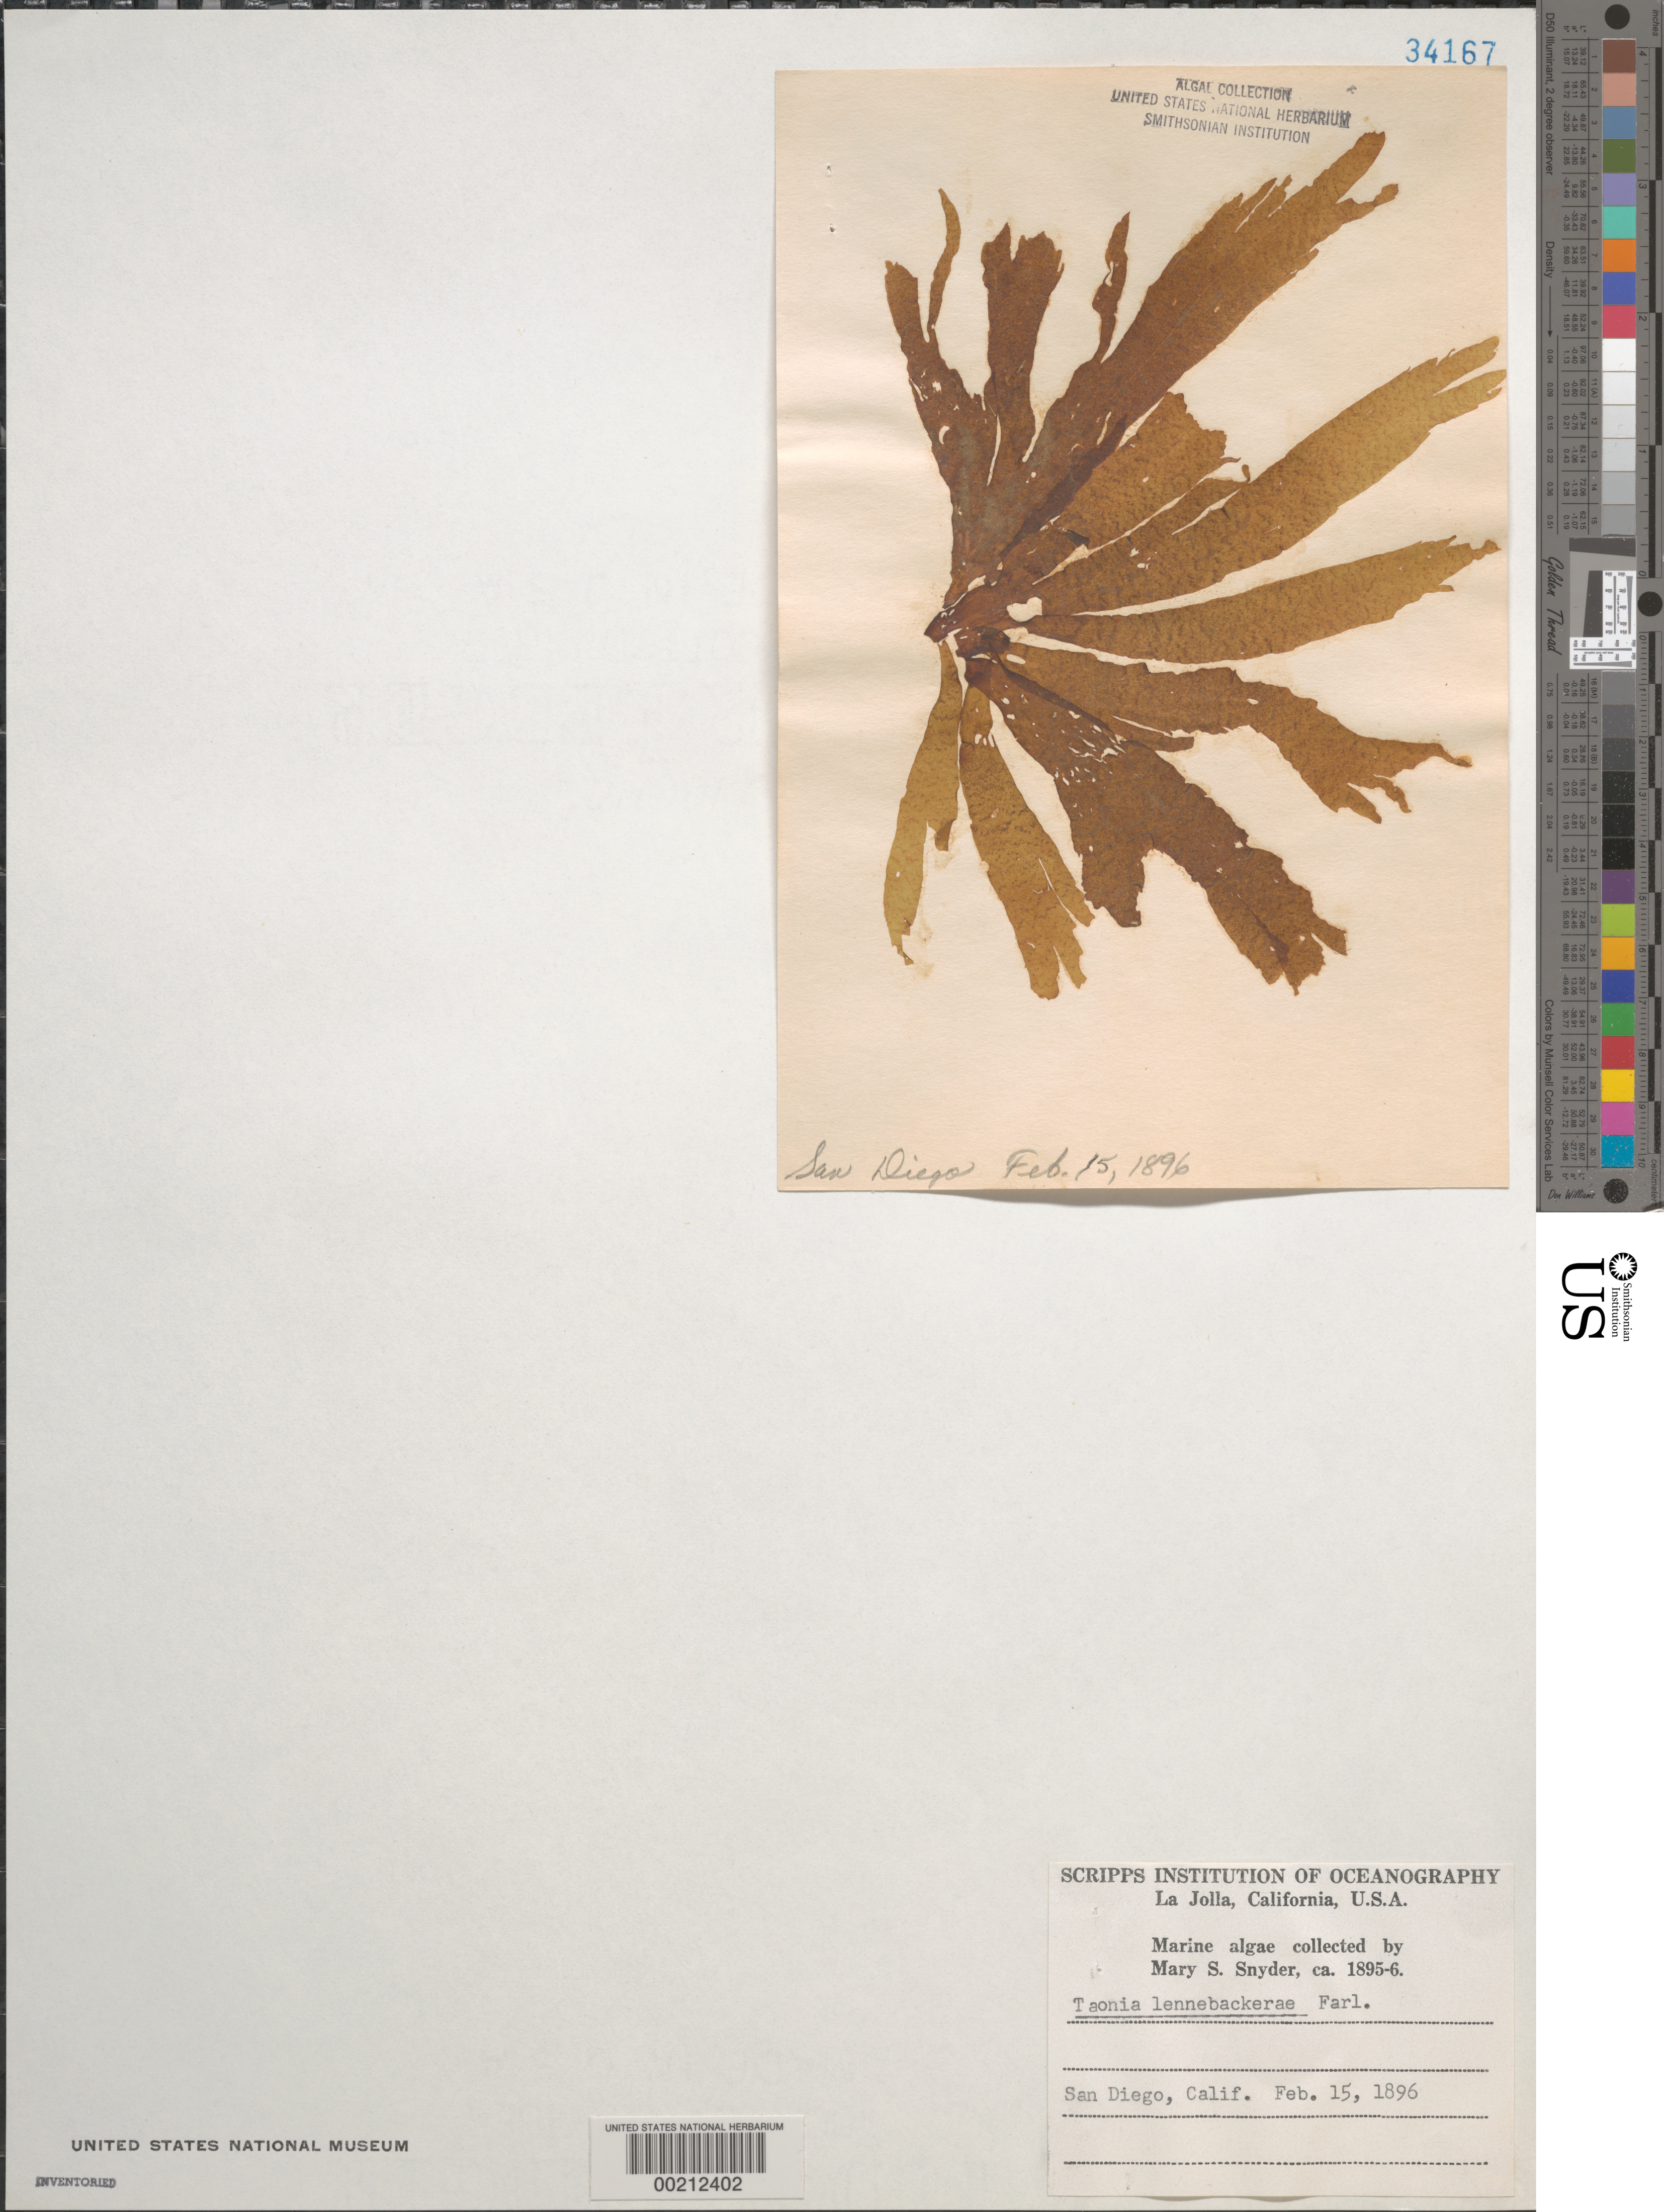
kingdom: Chromista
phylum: Ochrophyta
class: Phaeophyceae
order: Dictyotales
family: Dictyotaceae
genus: Taonia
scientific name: Taonia lennebackerae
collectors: M. Snyder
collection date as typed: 15 Feb 1896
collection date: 1896-02-15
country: United States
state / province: California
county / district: San Diego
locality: San Diego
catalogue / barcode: US 34167